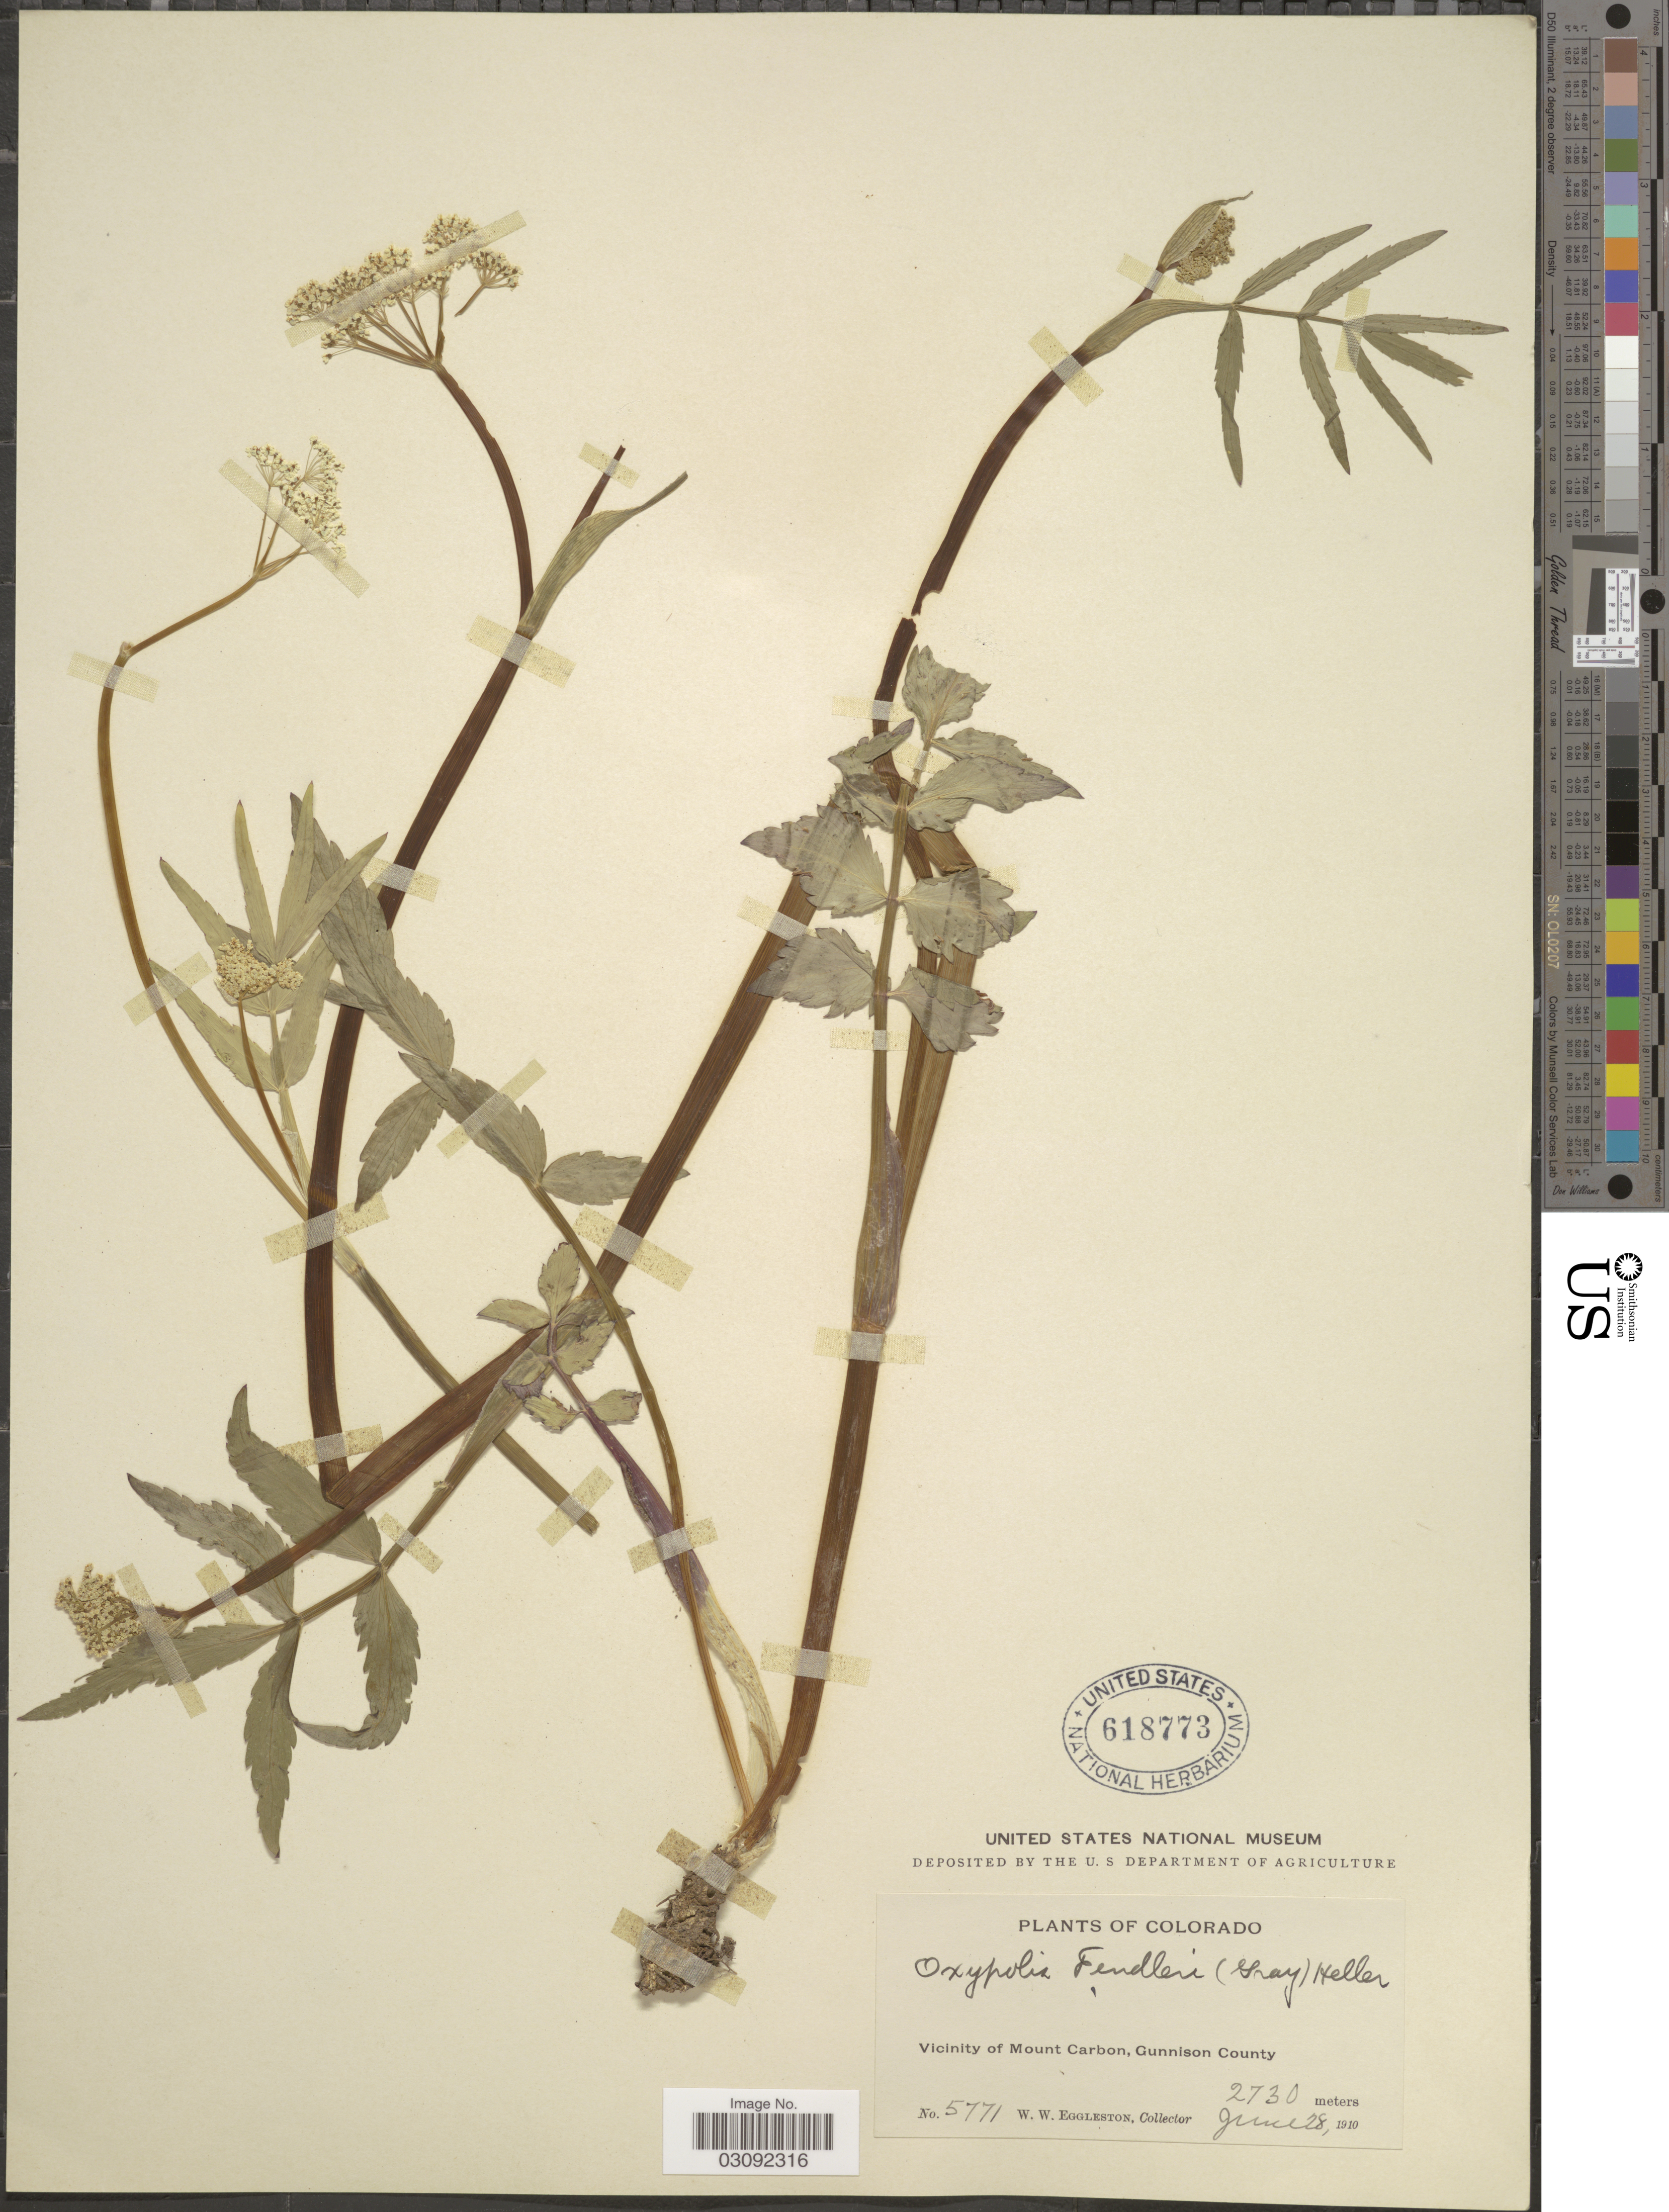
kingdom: Plantae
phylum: Tracheophyta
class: Magnoliopsida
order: Apiales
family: Apiaceae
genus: Oxypolis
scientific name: Oxypolis fendleri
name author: (A. Gray) A. Heller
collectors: W. W. Eggleston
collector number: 5771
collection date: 1910-06-28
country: United States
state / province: Colorado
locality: Vicinity of Mount Carbon, Gunnison County.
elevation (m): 2730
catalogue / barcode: US 618773